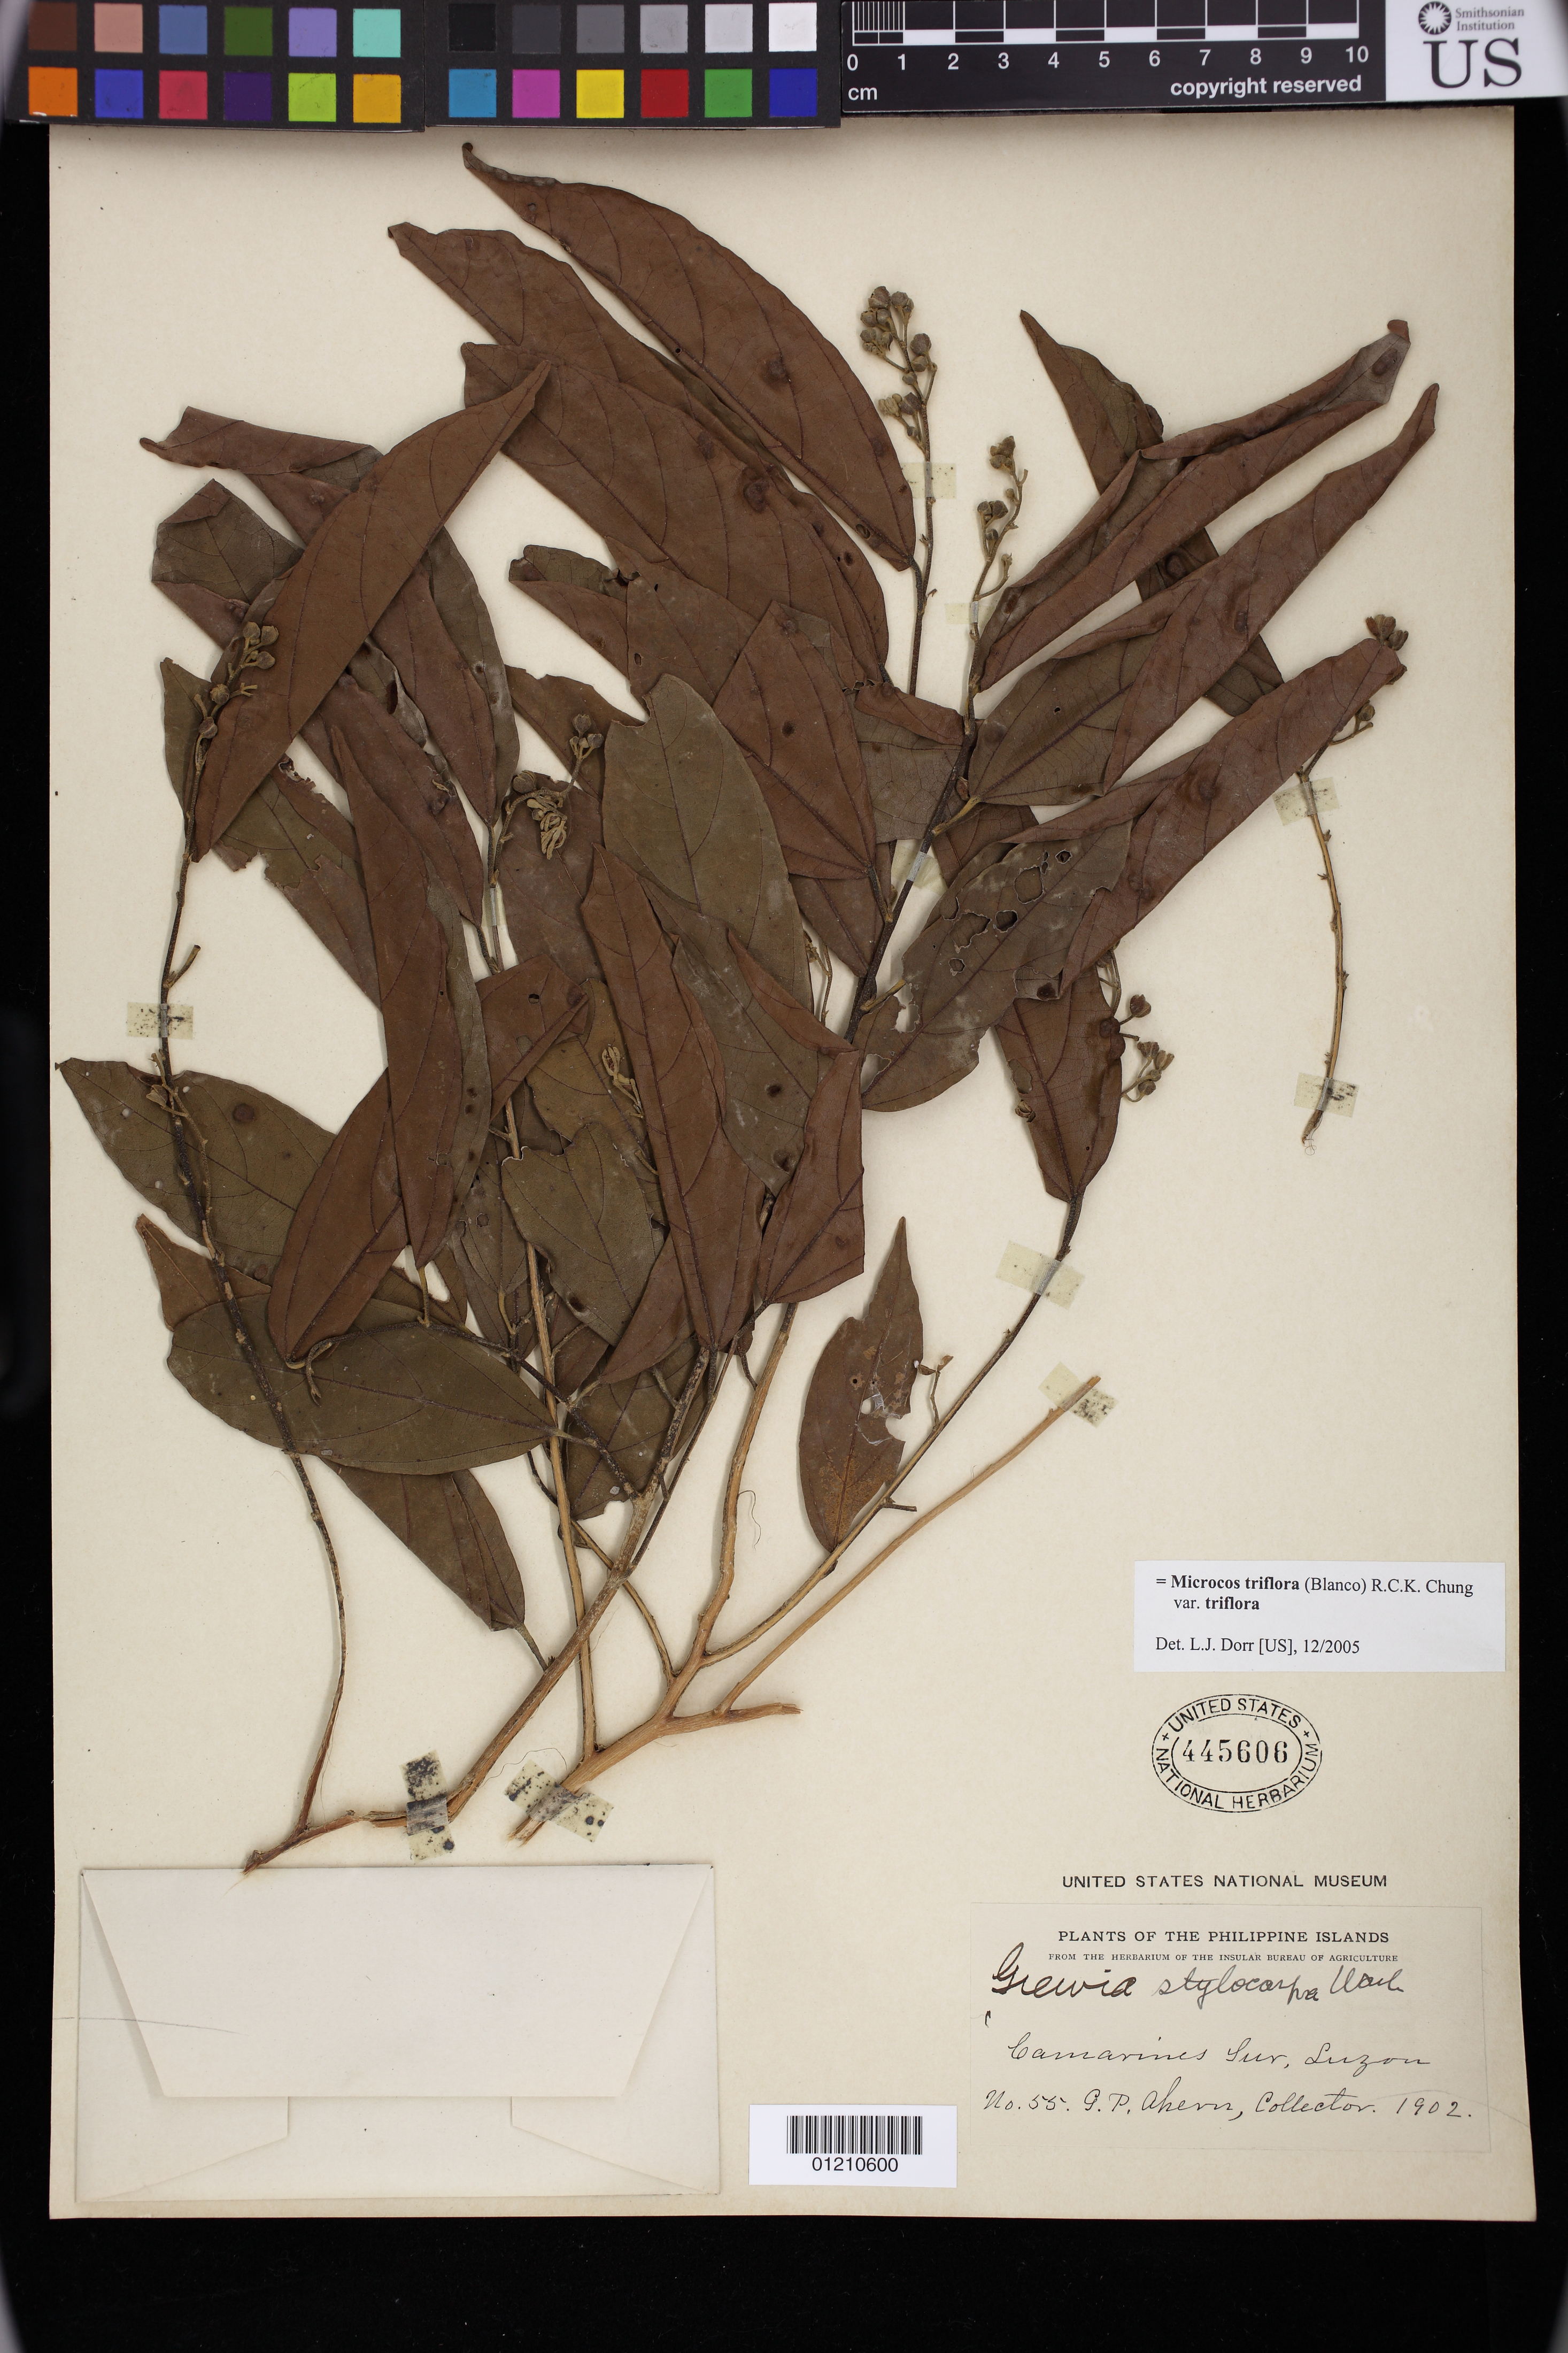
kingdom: Plantae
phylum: Tracheophyta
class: Magnoliopsida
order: Malvales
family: Malvaceae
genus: Microcos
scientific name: Microcos triflora var. triflora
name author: (Blanco) R.C.K. Chung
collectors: G. Ahern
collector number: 55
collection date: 1902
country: Philippines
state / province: Bicol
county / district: Camarines Sur. Luzon.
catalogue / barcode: US 445606